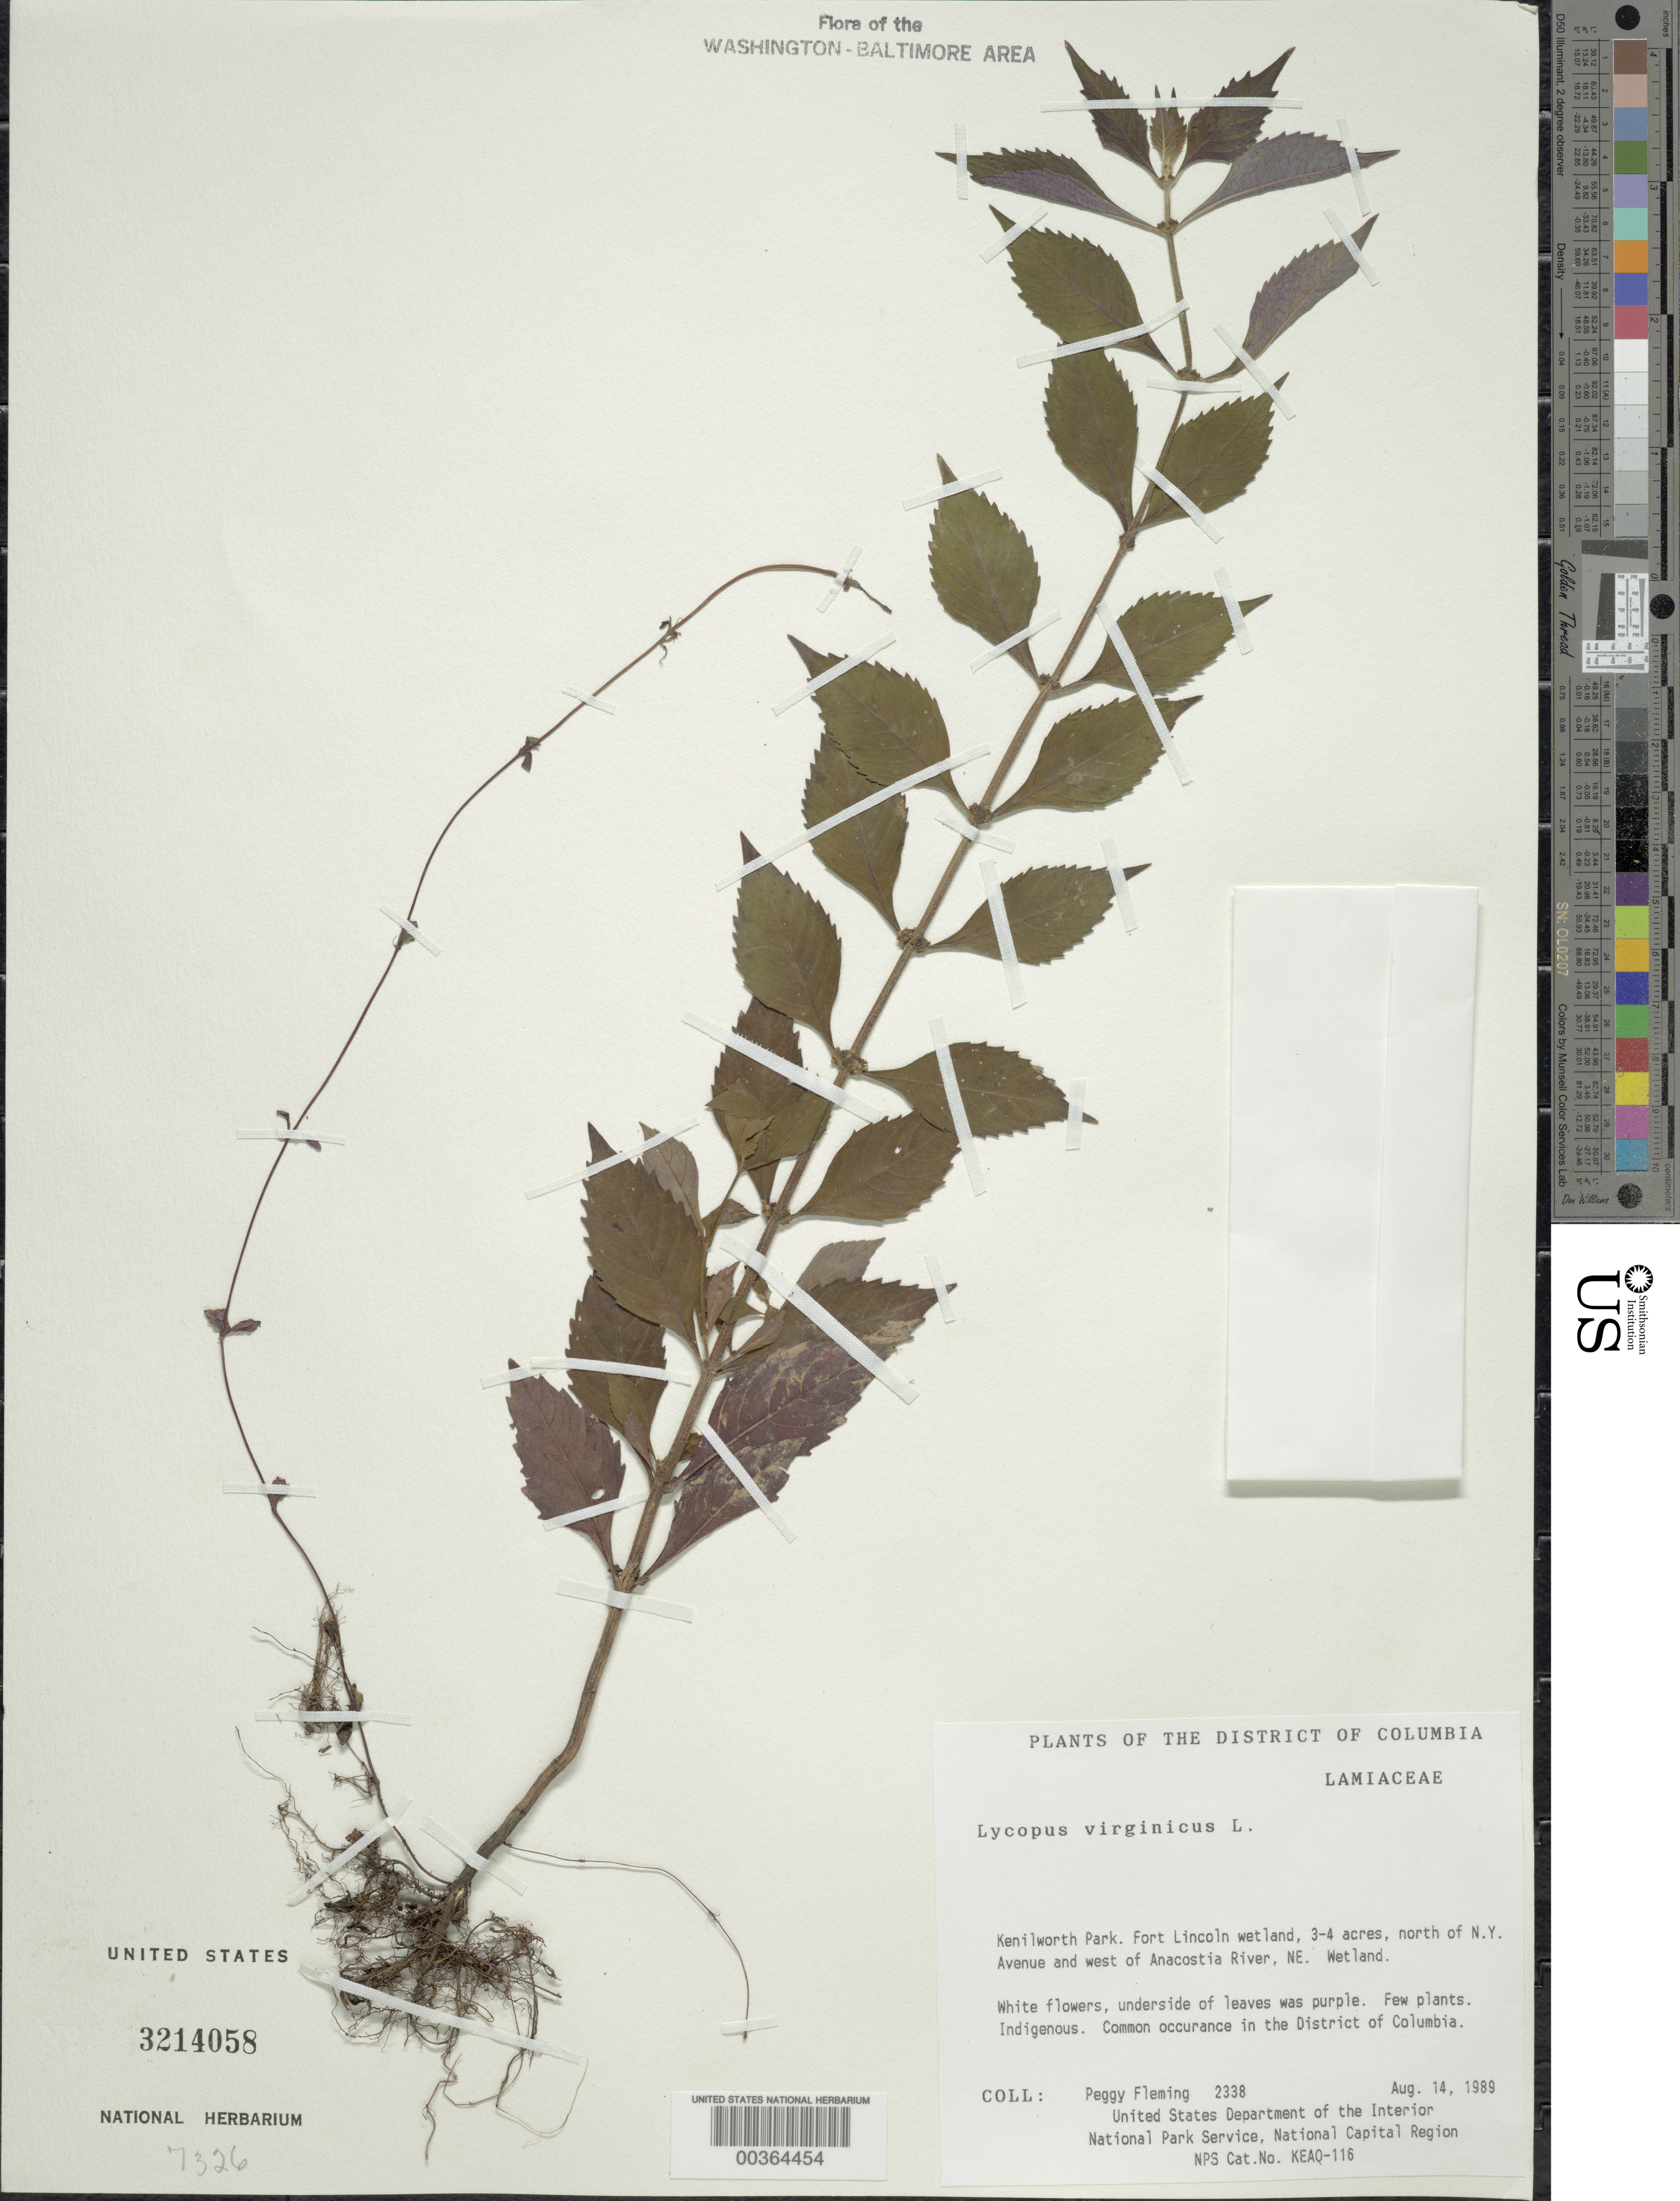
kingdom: Plantae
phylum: Tracheophyta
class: Magnoliopsida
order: Lamiales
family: Lamiaceae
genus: Lycopus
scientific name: Lycopus virginicus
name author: L.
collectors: P. Fleming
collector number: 2338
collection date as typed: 14 Aug 1989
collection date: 1989-08-14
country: United States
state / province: District of Columbia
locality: Kenilworth Park, Fort Lincoln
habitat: Wetlands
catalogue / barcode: US 3214058